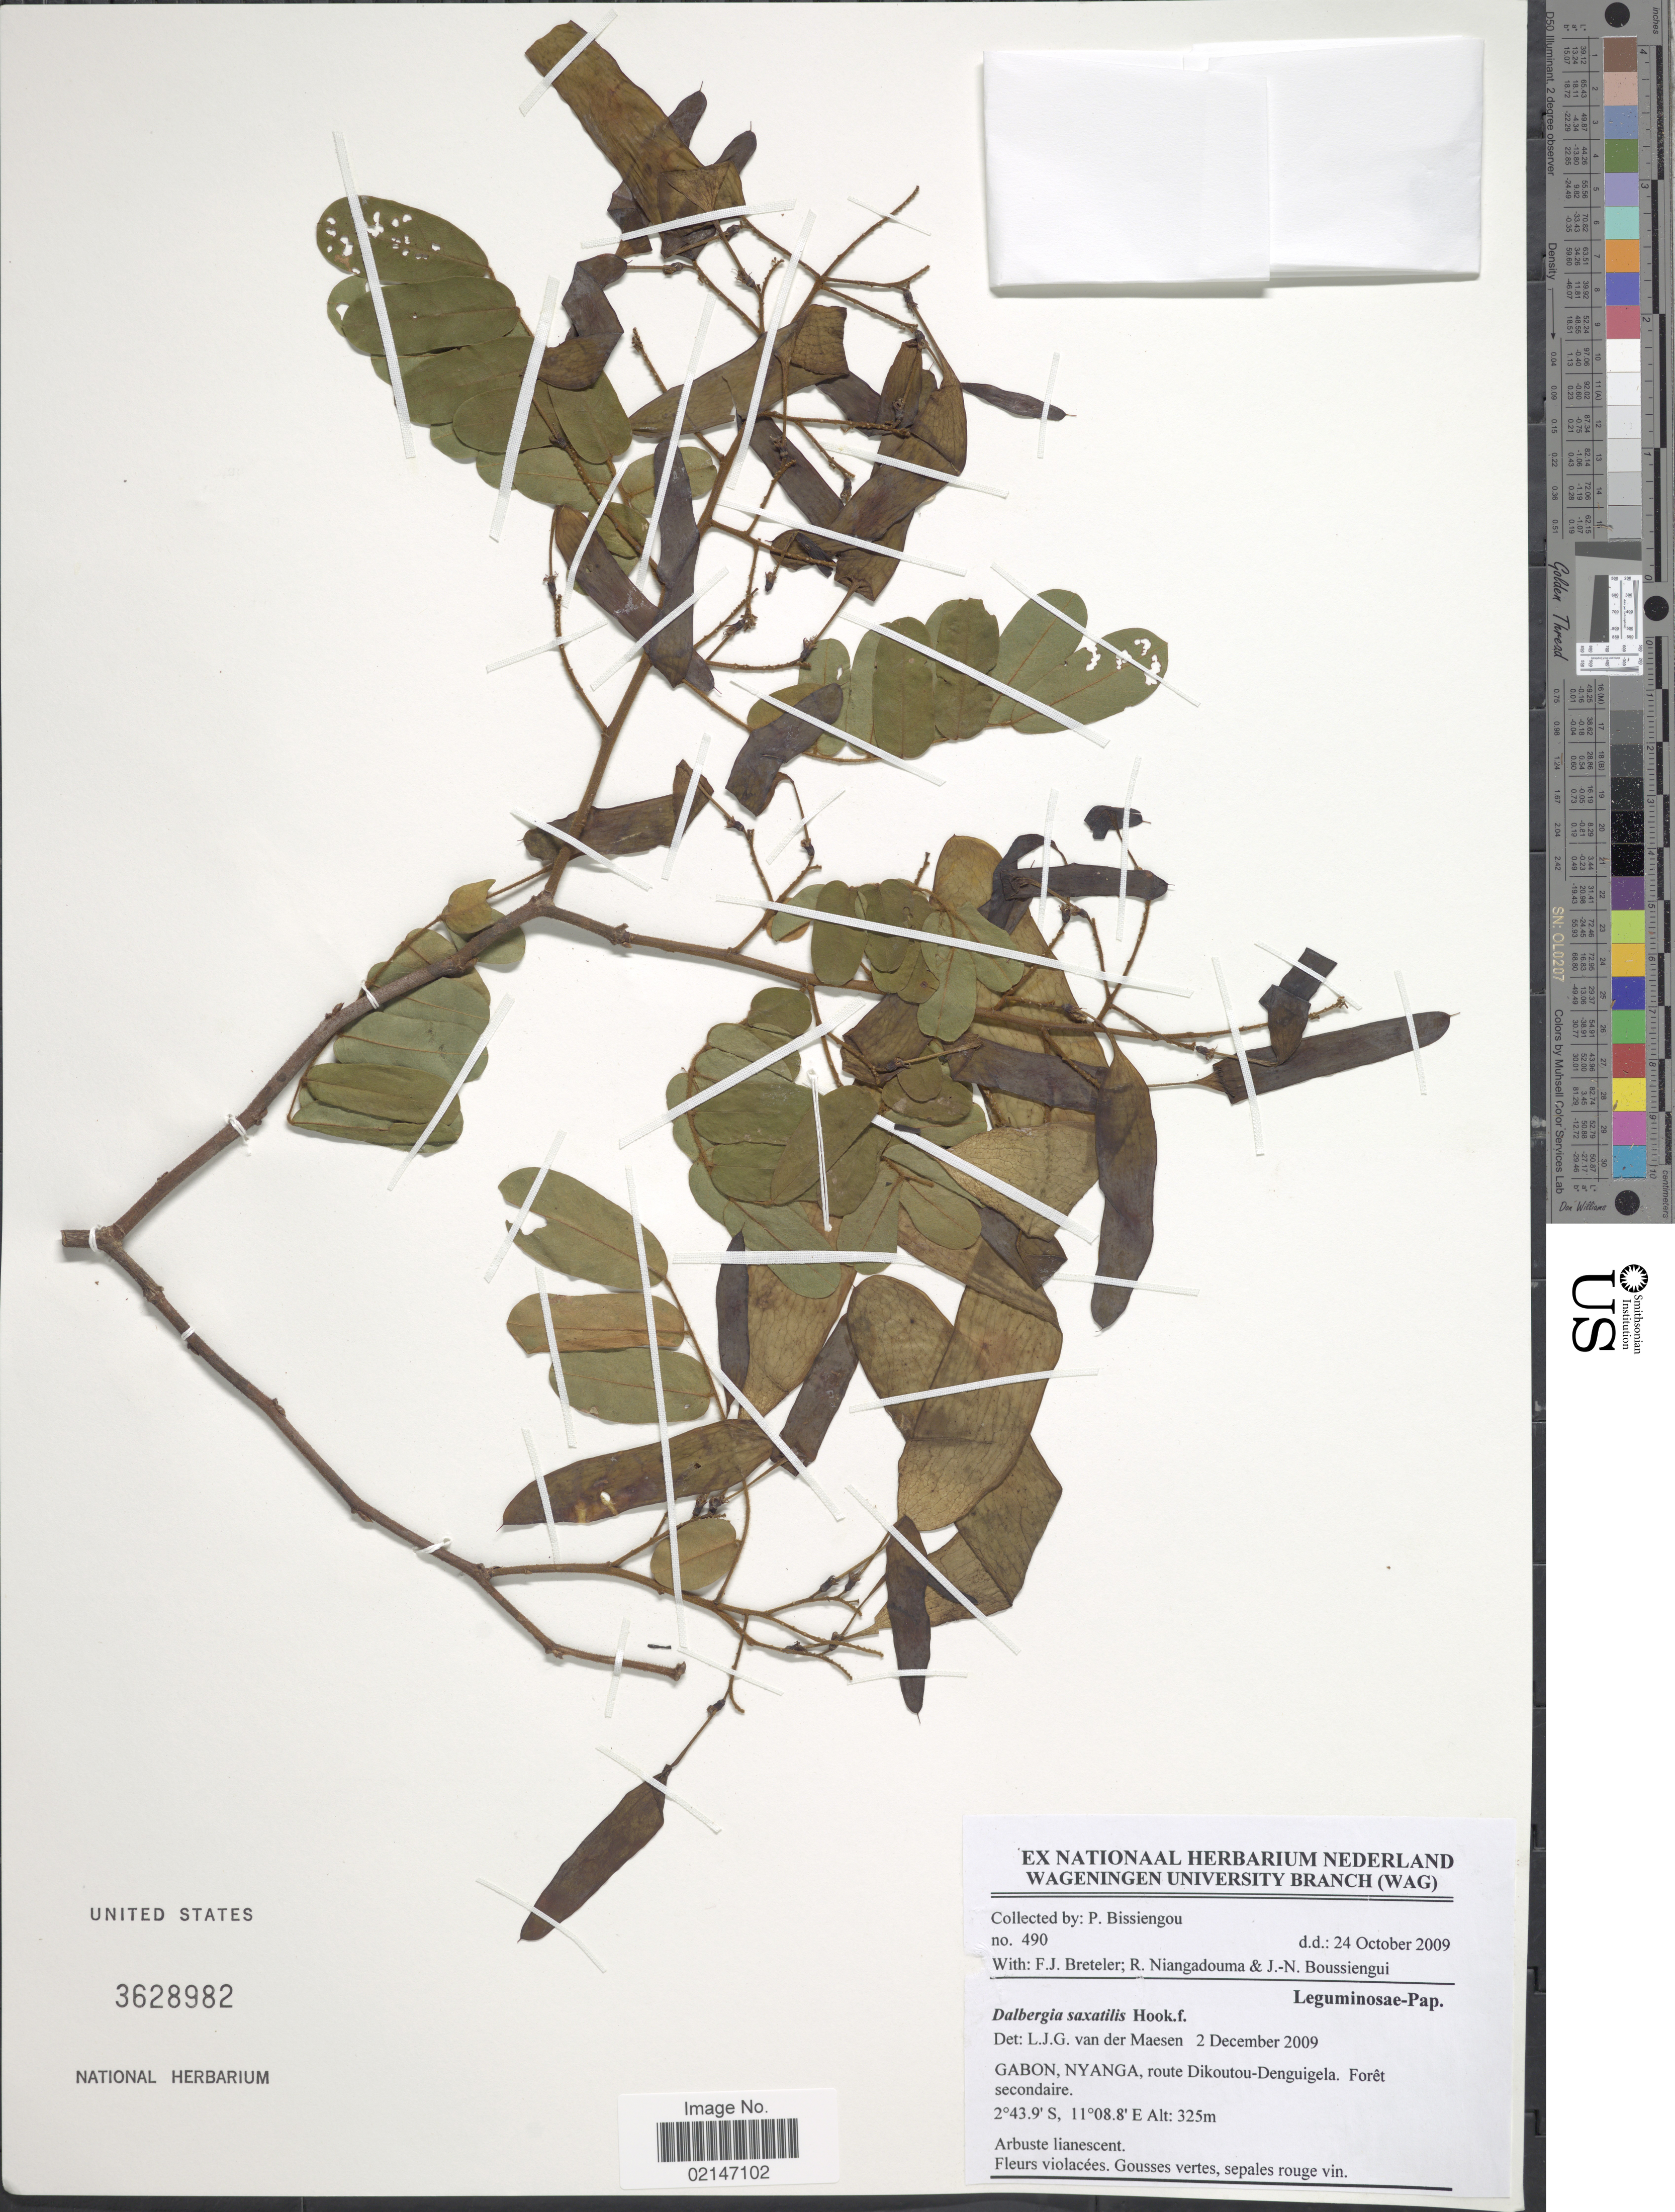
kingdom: Plantae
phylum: Tracheophyta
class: Magnoliopsida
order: Fabales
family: Fabaceae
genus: Dalbergia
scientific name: Dalbergia saxatilis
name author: Hook. f.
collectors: P. Bissiengou, F. J. Breteler, R. Niangadouma & J. Boussiengui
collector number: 490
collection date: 2009-10-24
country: Gabon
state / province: Nyanga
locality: Route Dikoutou-Denguigela, Foret secondaire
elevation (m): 325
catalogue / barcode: US 3628982